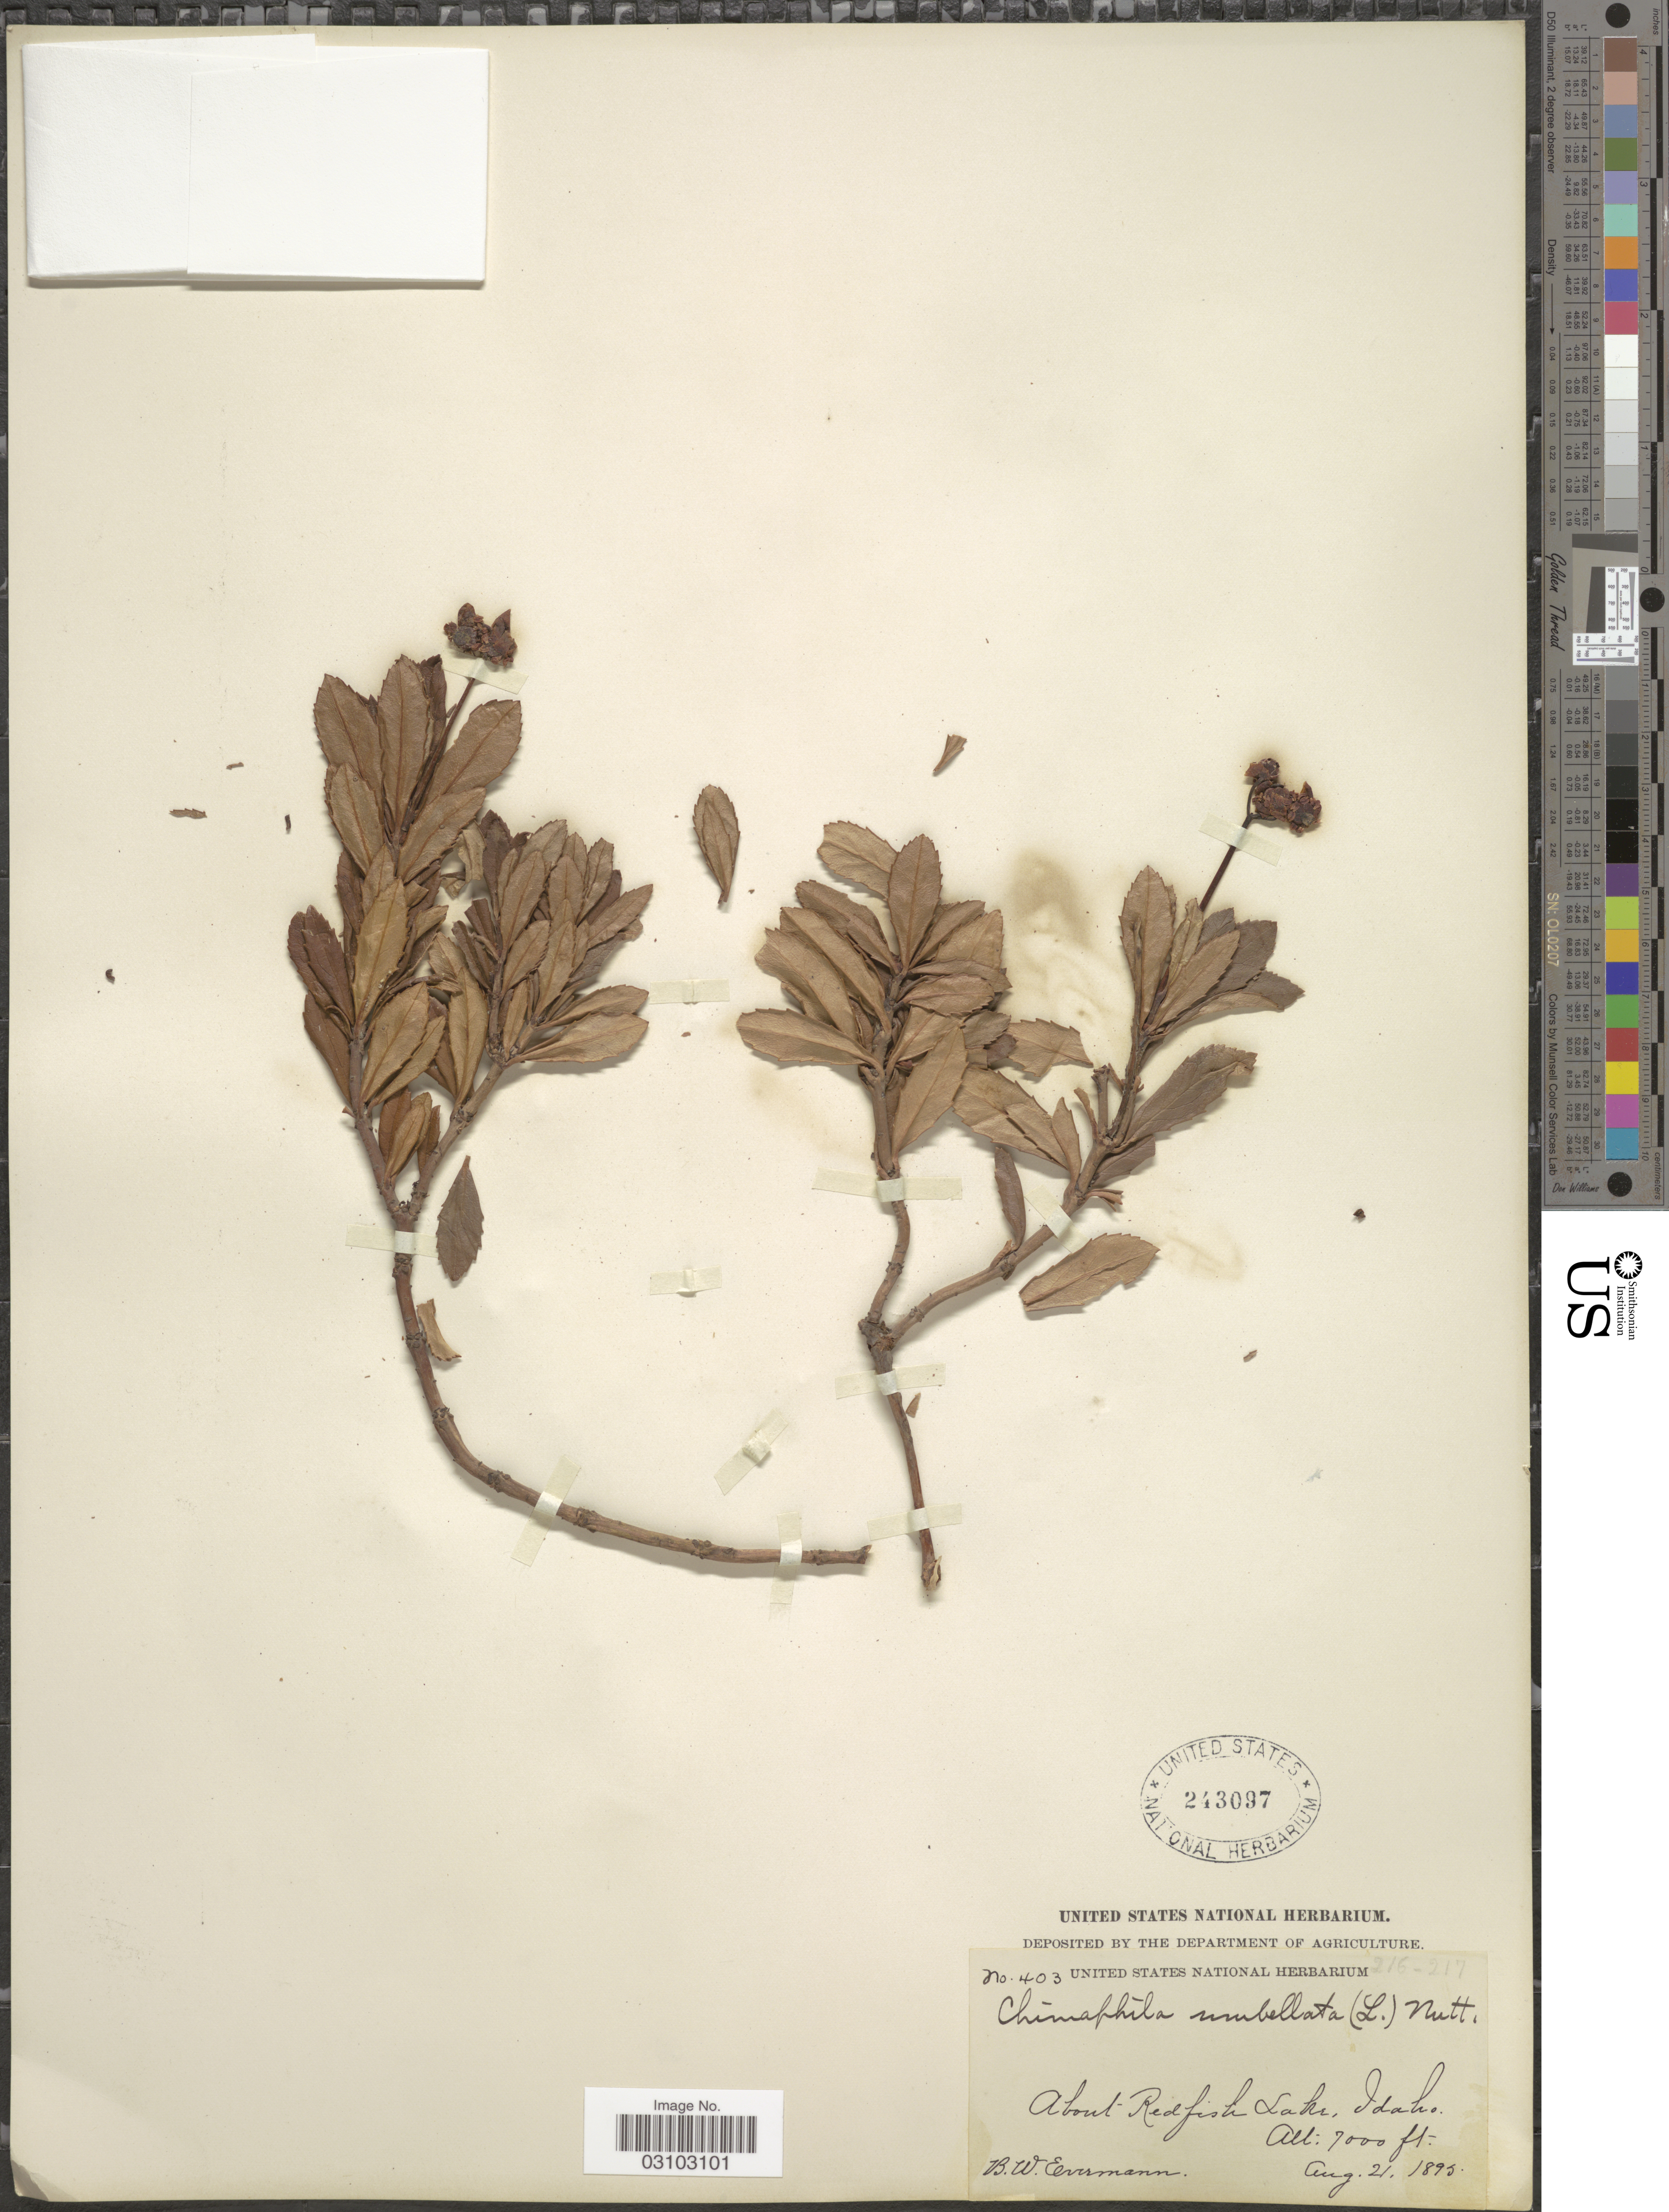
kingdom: Plantae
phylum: Tracheophyta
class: Magnoliopsida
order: Ericales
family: Ericaceae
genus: Chimaphila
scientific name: Chimaphila umbellata var. occidentalis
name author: (Rydb.) S.F. Blake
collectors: B. W. Evermann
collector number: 403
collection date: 1895-08-21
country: United States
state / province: Idaho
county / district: Custer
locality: About Redfish Lake.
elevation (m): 2134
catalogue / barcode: US 243097